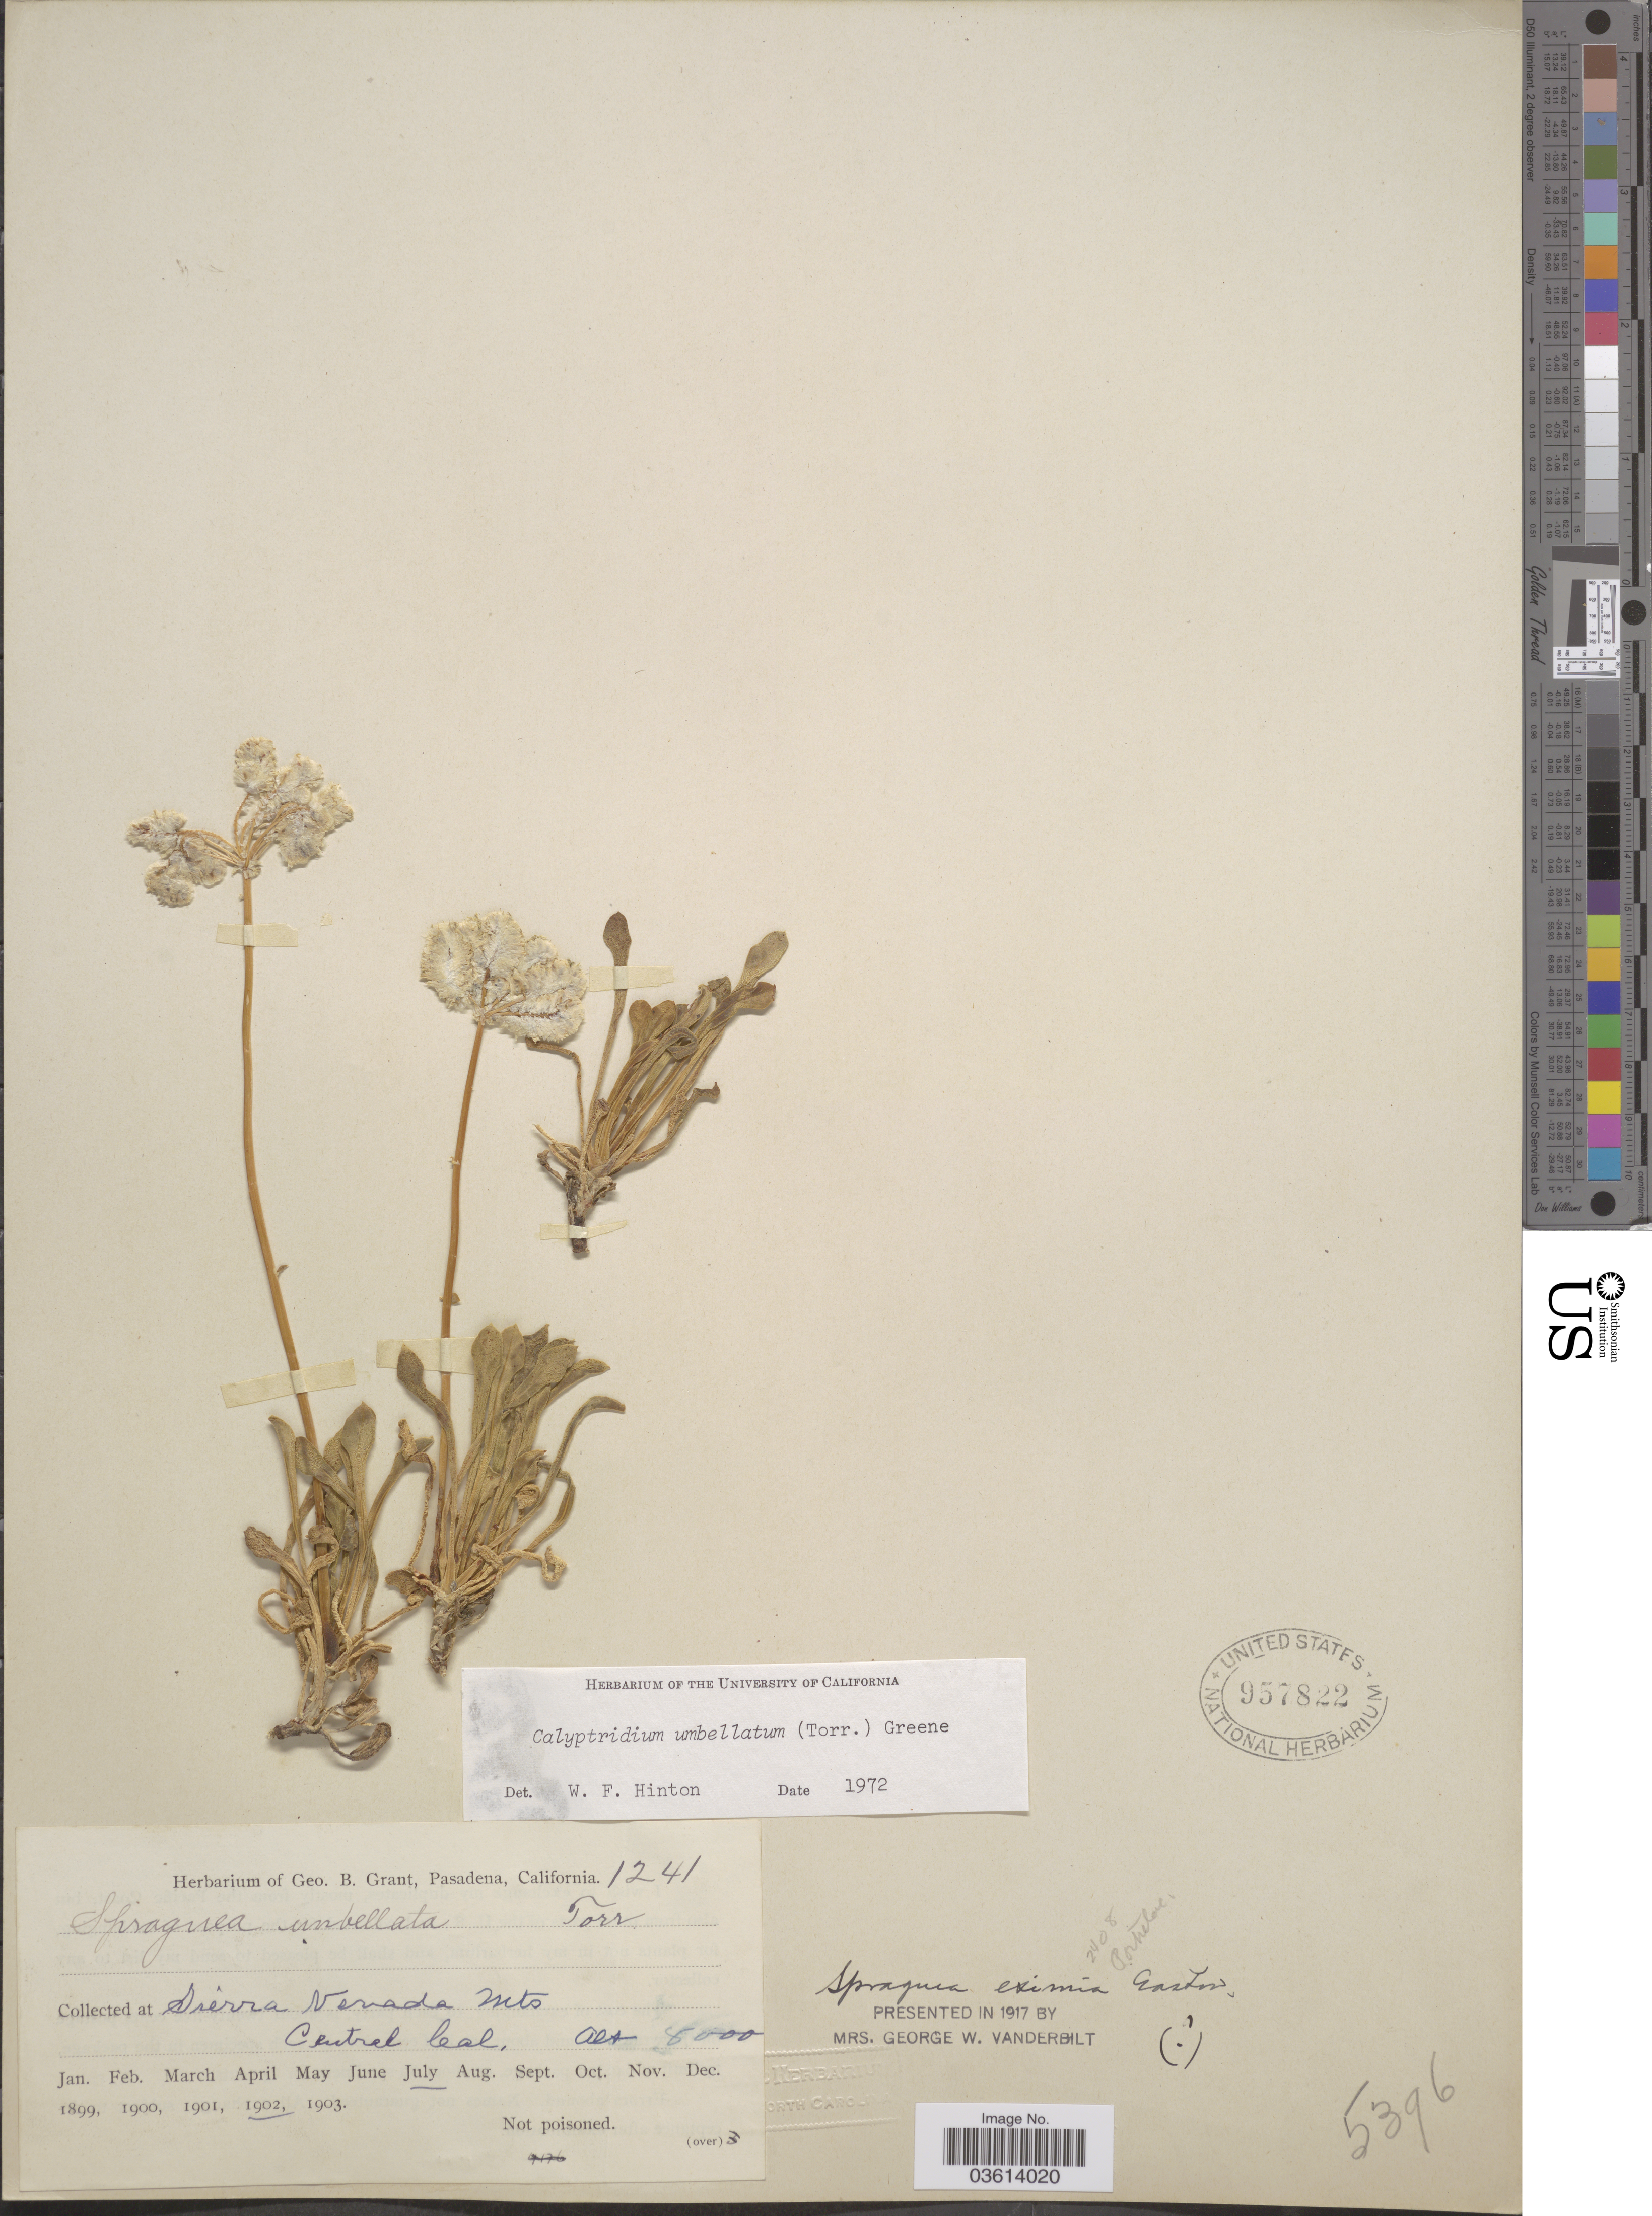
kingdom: Plantae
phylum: Tracheophyta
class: Magnoliopsida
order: Caryophyllales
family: Montiaceae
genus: Calyptridium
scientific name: Calyptridium umbellatum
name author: (Torr.) Greene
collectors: ex herb. Geo. B. Grant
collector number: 1241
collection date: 1902-07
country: United States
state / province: California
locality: Sierra Nevada Mts. Central Cal.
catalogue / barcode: US 957822